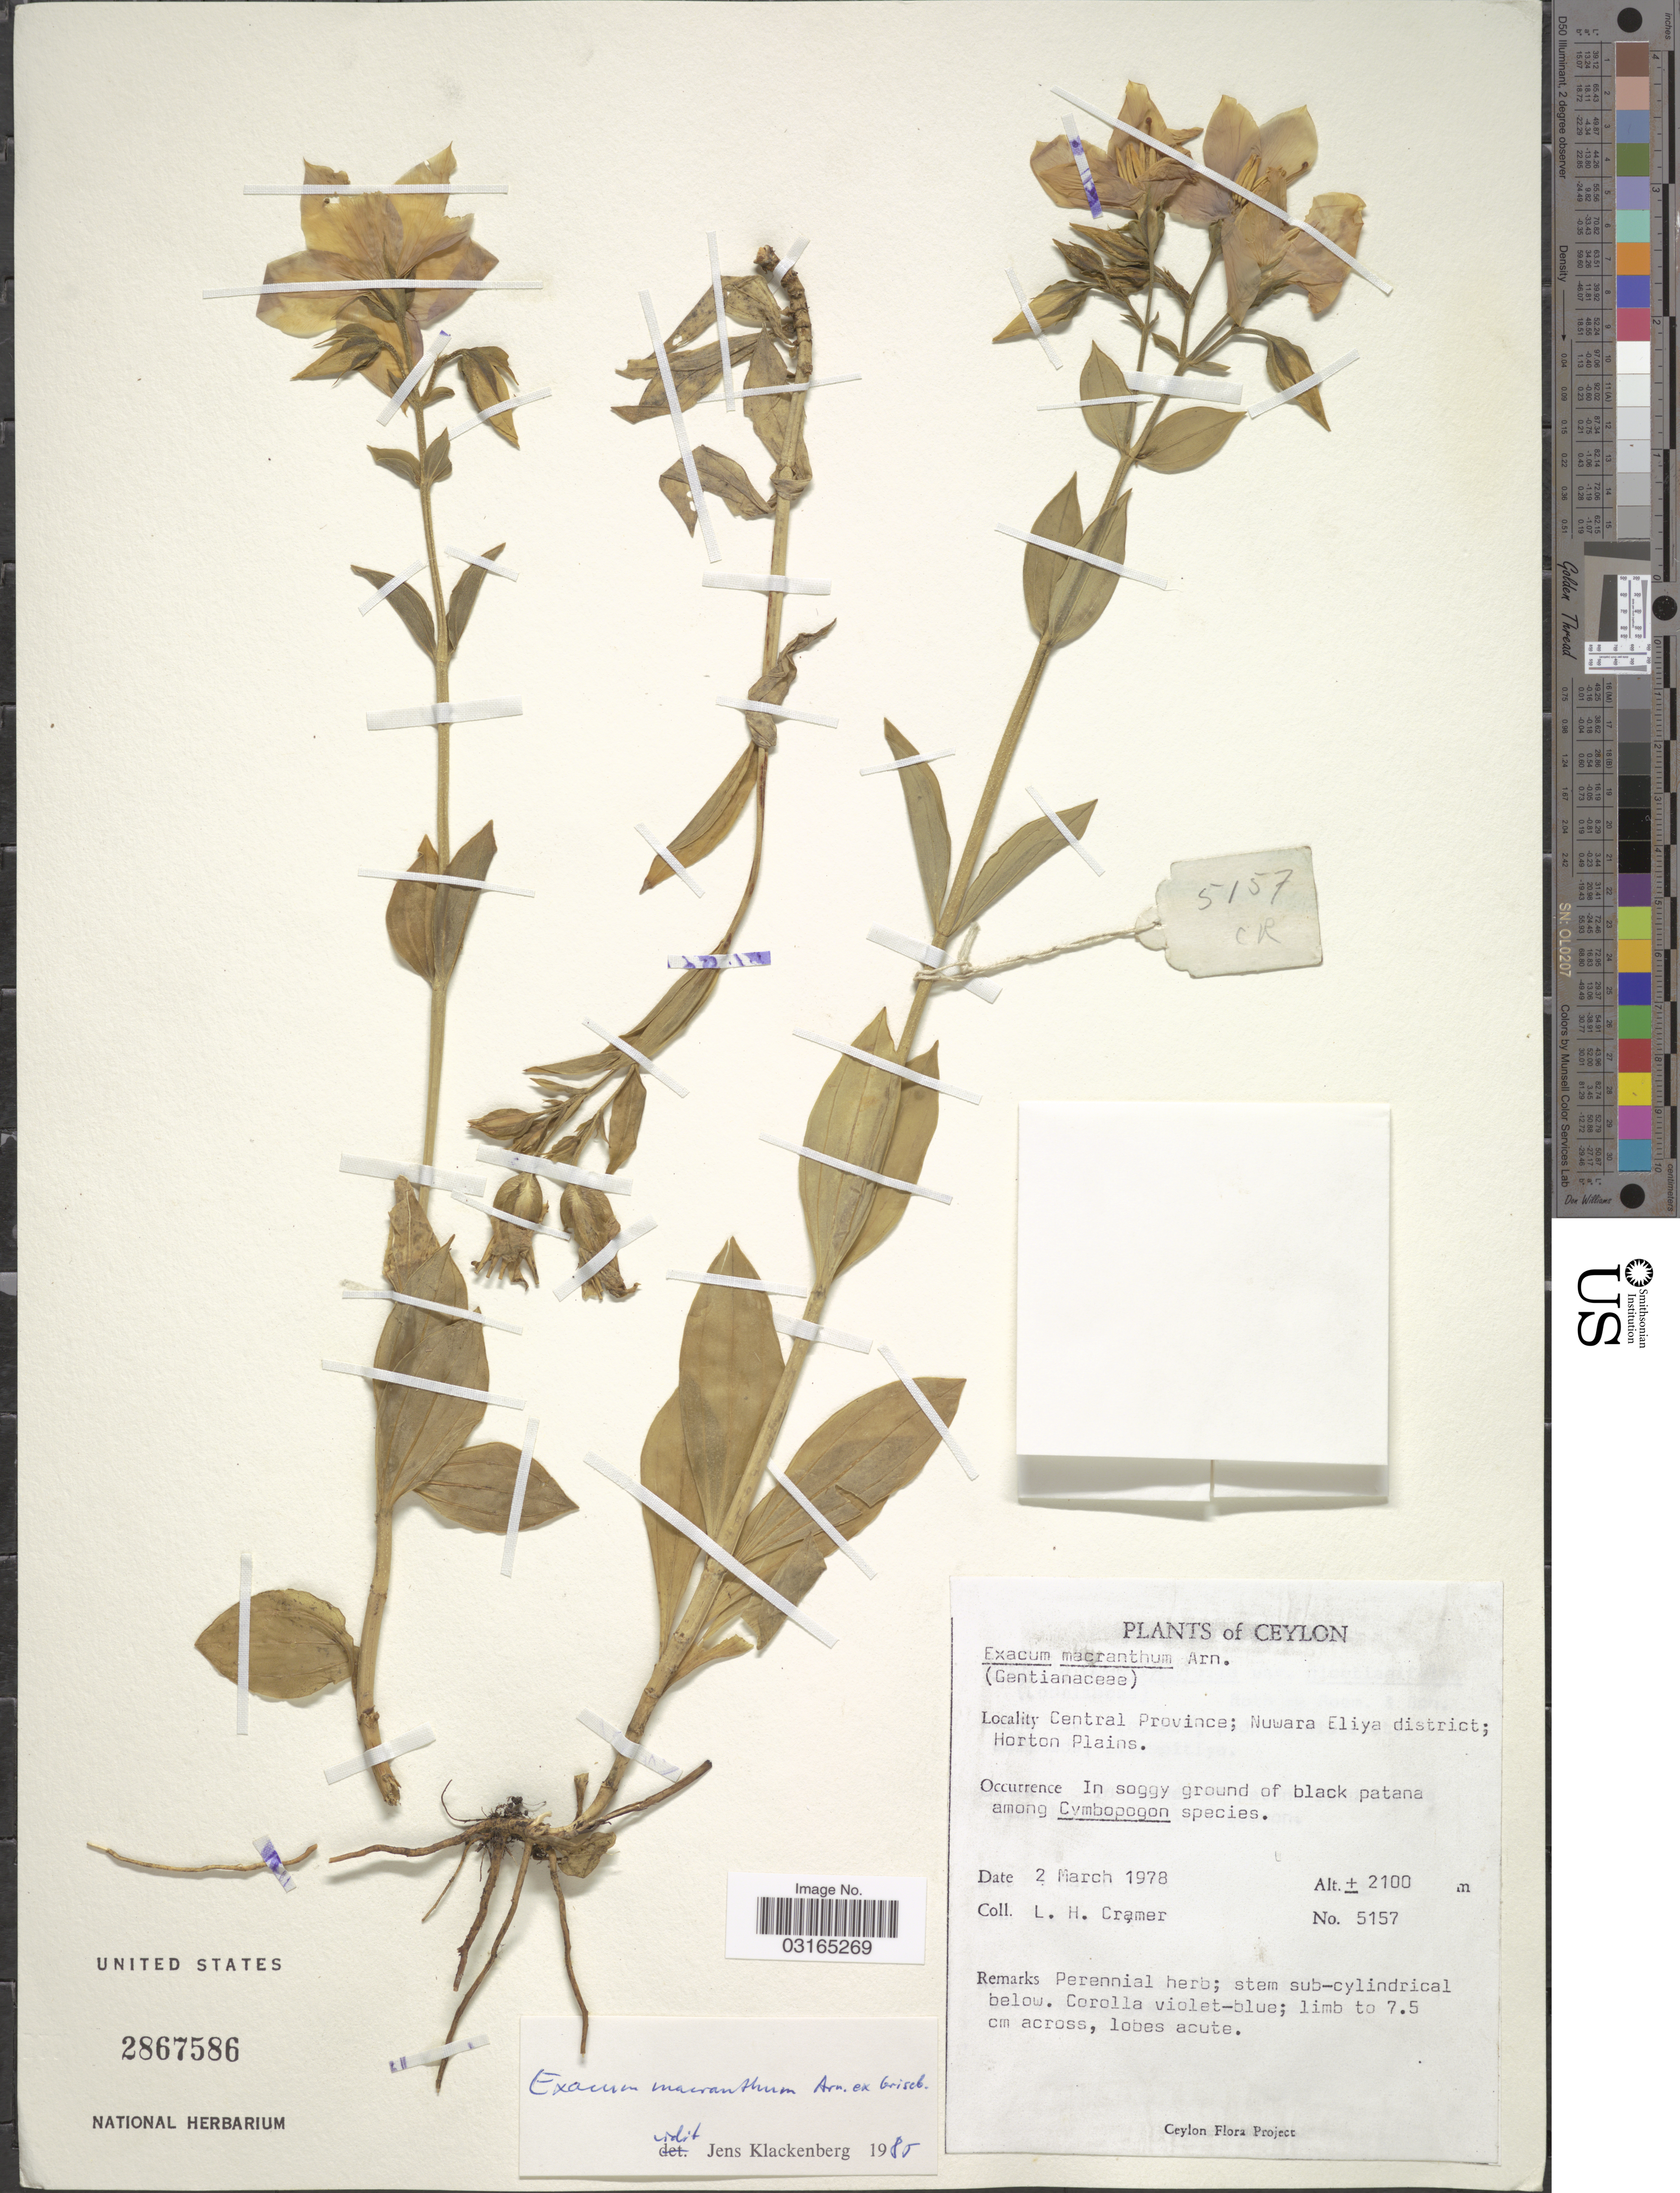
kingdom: Plantae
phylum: Tracheophyta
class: Magnoliopsida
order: Gentianales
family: Gentianaceae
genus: Exacum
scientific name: Exacum macranthum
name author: Arn. ex Griseb.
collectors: L. H. Cramer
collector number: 5157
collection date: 1978-03-02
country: Sri Lanka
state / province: Central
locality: Ceylon. Nuwara Eliya district; Horton Plains.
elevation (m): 2100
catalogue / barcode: US 2867586